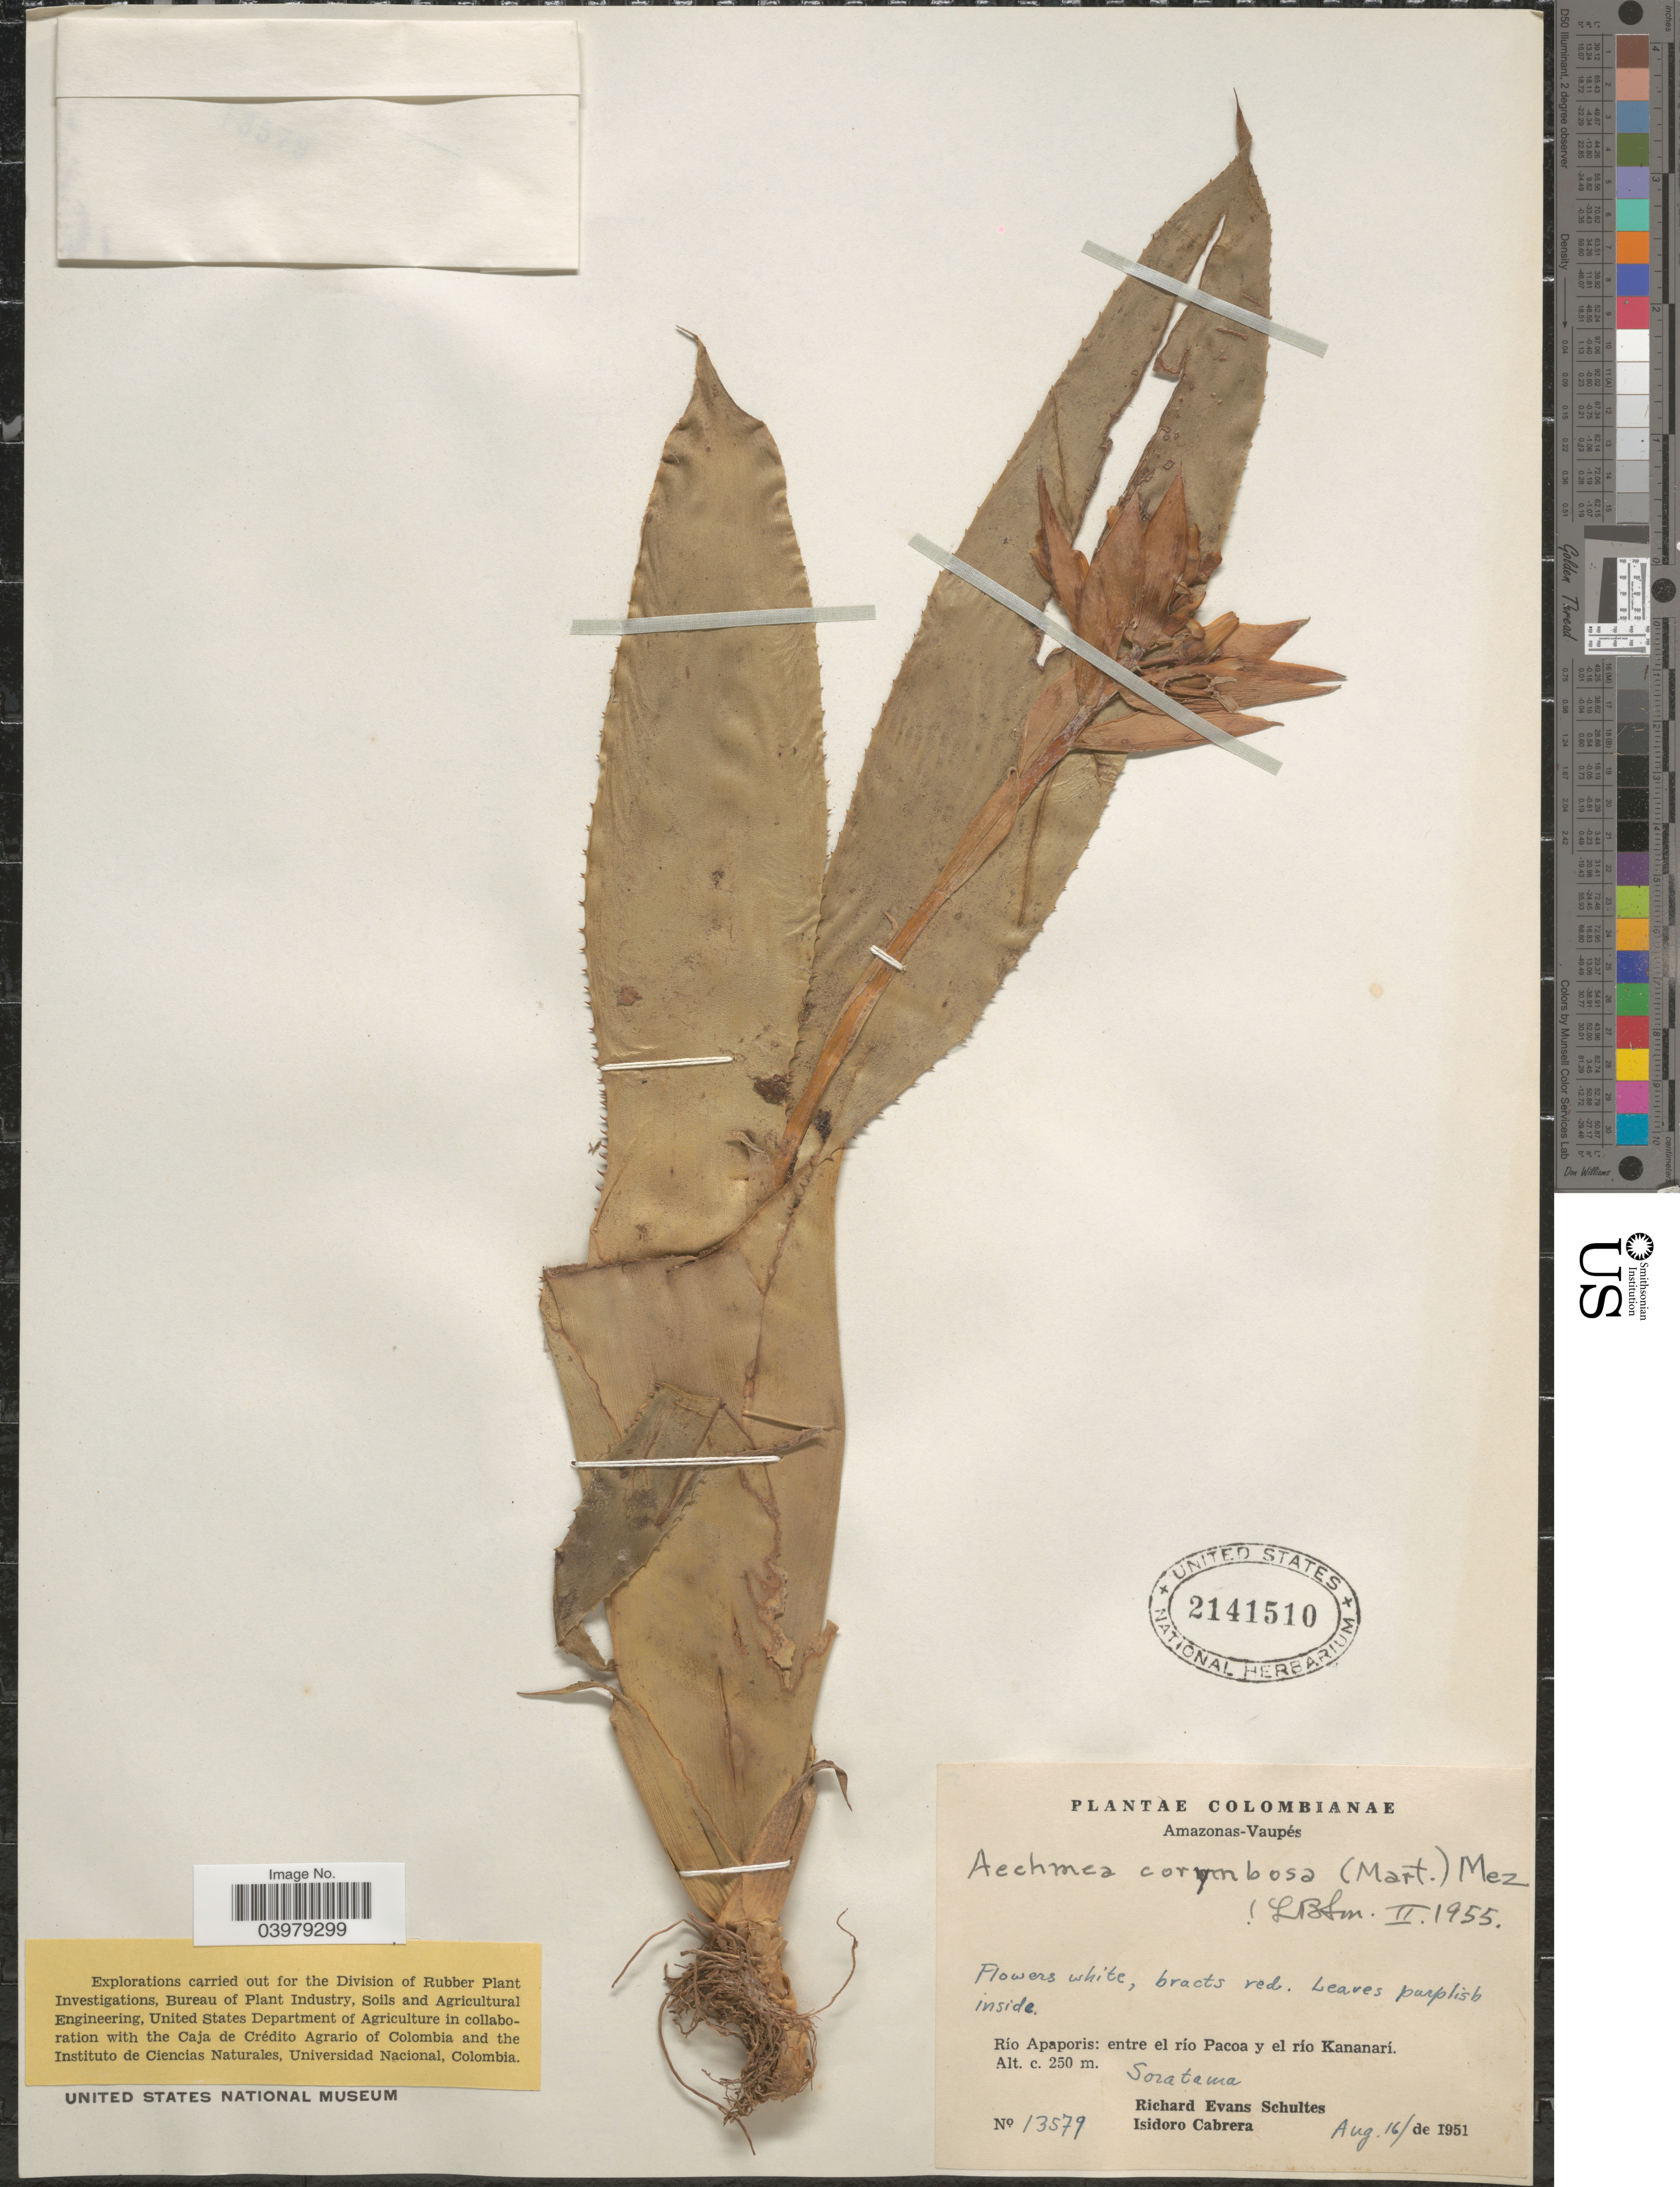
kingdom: Plantae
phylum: Tracheophyta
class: Liliopsida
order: Poales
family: Bromeliaceae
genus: Aechmea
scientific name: Aechmea corymbosa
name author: (Mart. ex Schult. f.) Mez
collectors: R. E. Schultes & I. Cabrera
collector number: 13579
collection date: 1951-08-16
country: Colombia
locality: Amazonas-Vaupés. Río Apaporis: entre el río Pacoa y el río Kananarí. Soratama.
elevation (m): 250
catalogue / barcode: US 2141510